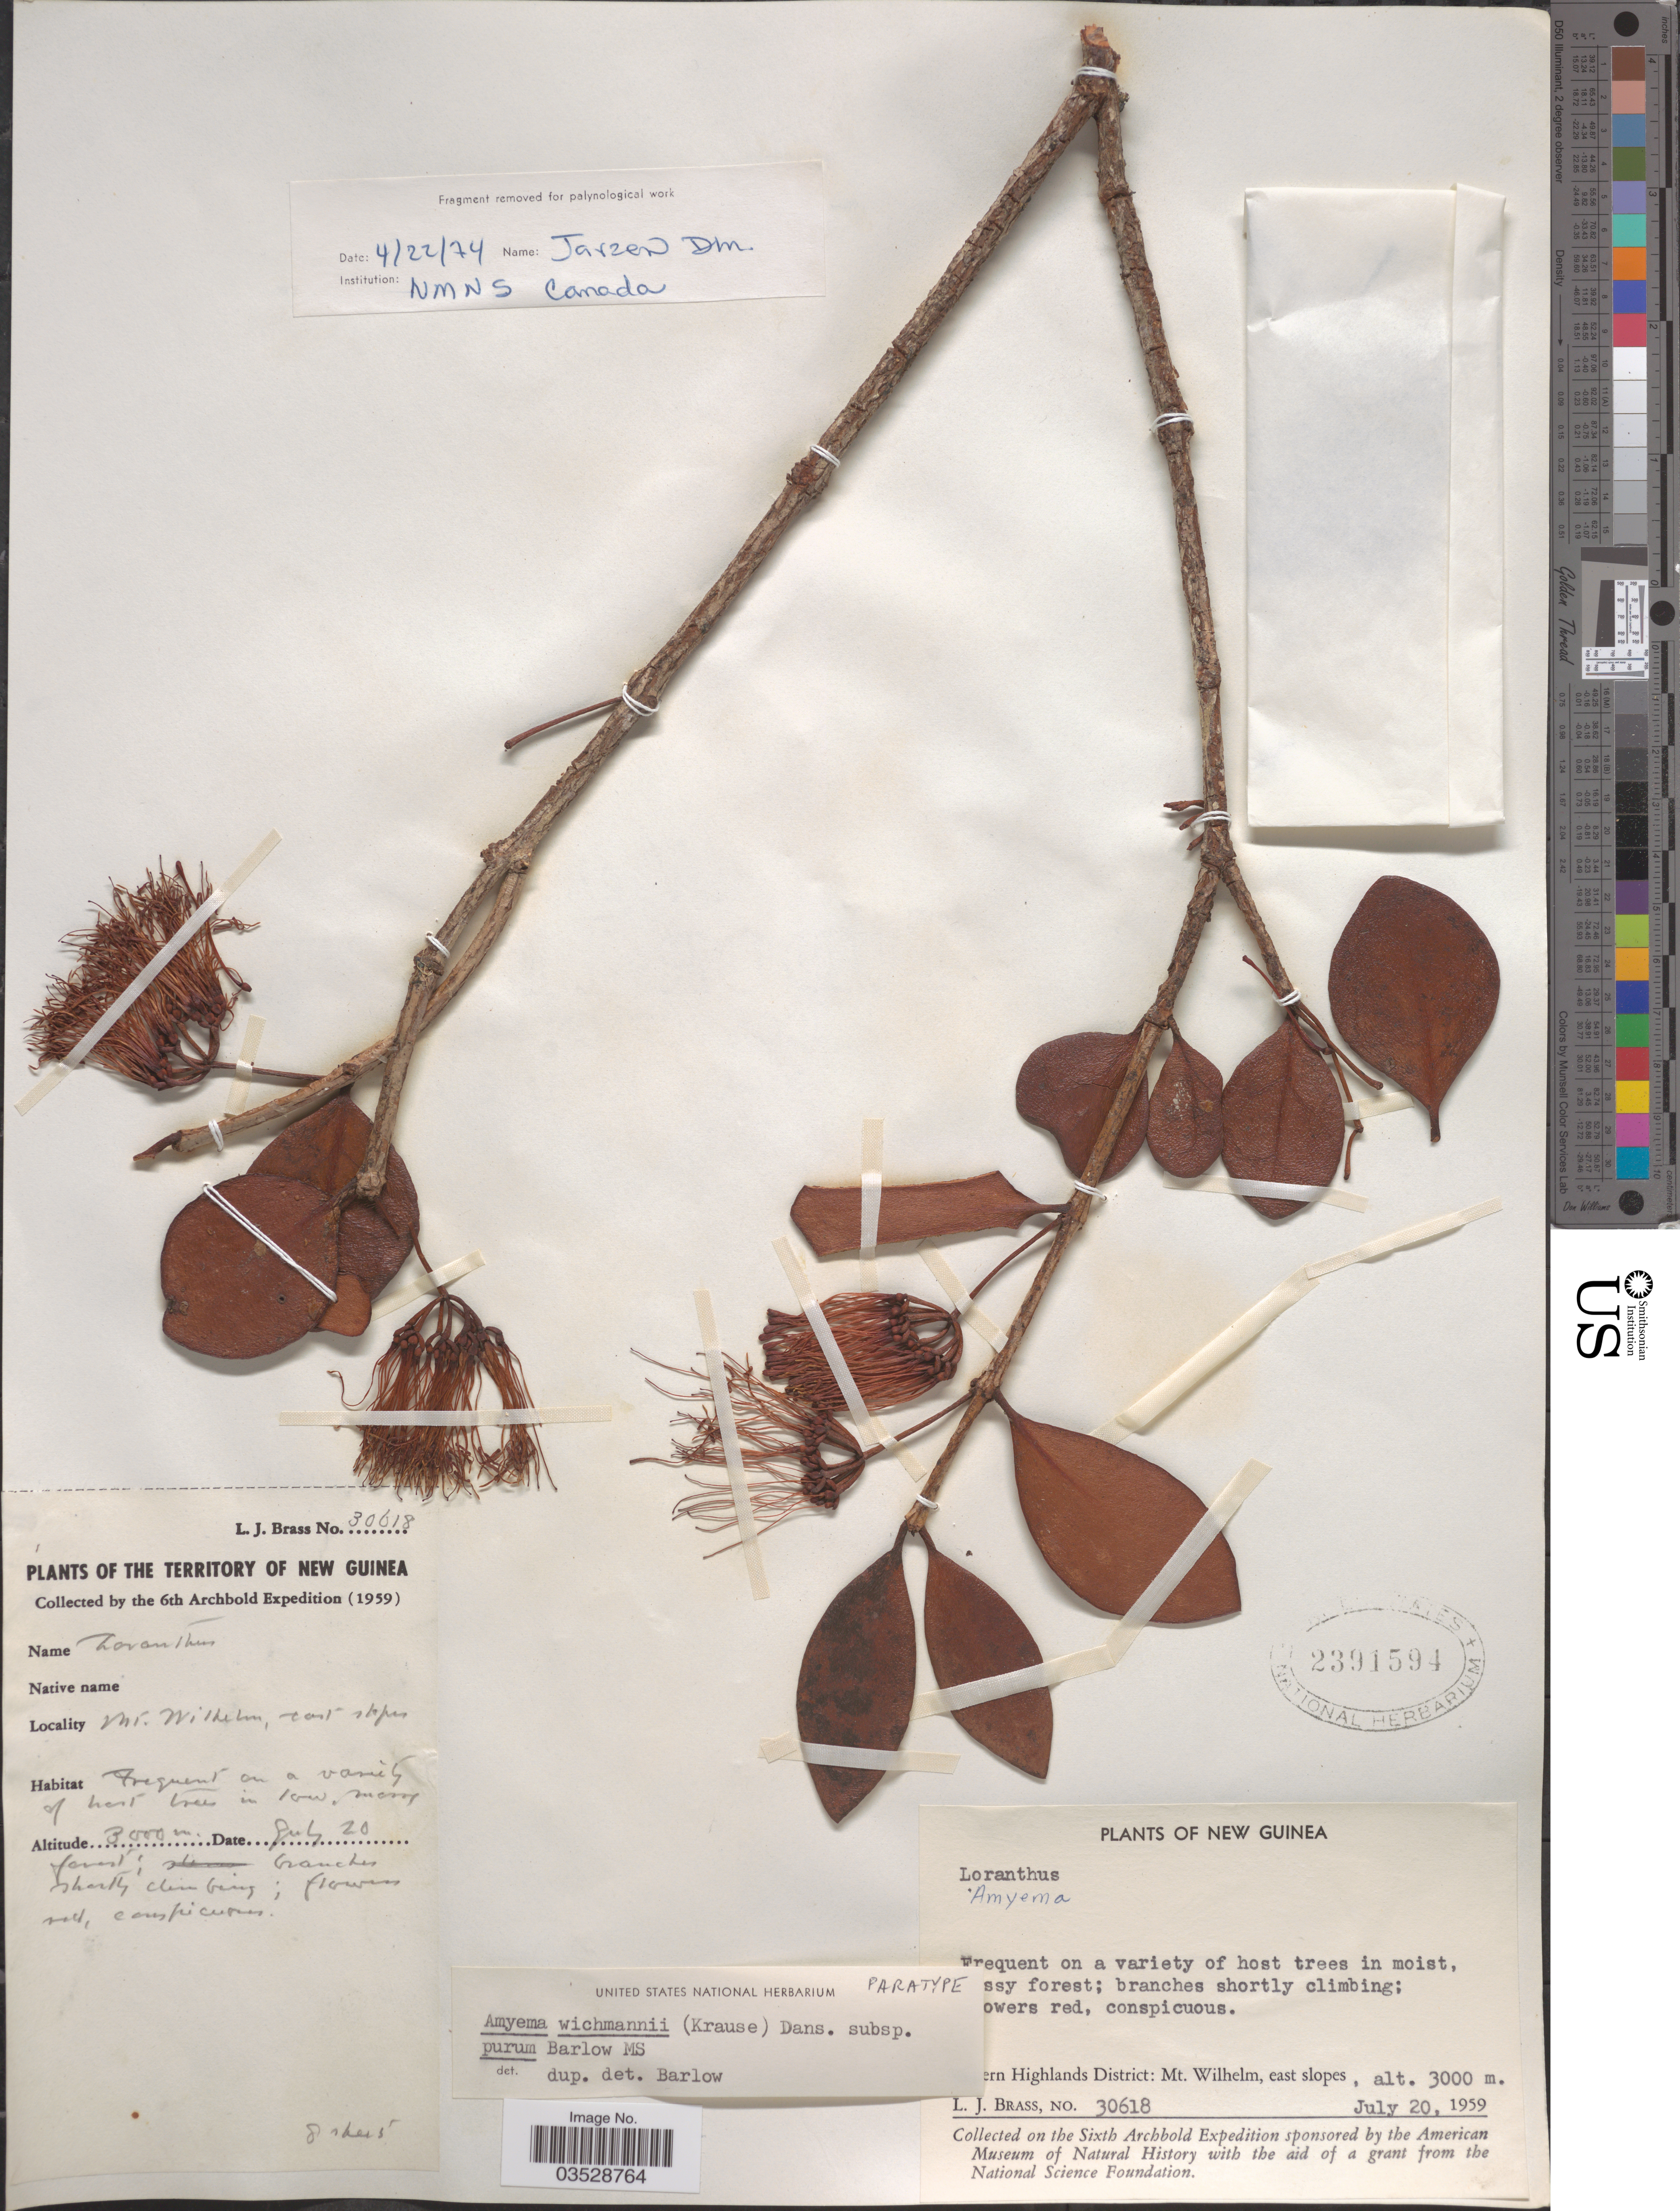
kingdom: Plantae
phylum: Tracheophyta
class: Magnoliopsida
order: Santalales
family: Loranthaceae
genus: Amyema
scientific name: Amyema wichmannii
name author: (K. Krause) Danser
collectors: L. J. Brass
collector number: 30618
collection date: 1959-07-20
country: Papua New Guinea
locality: New Guinea. Eastern Highlands District: Mt. Wilhelm, east slopes.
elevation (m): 3000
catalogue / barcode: US 2391594